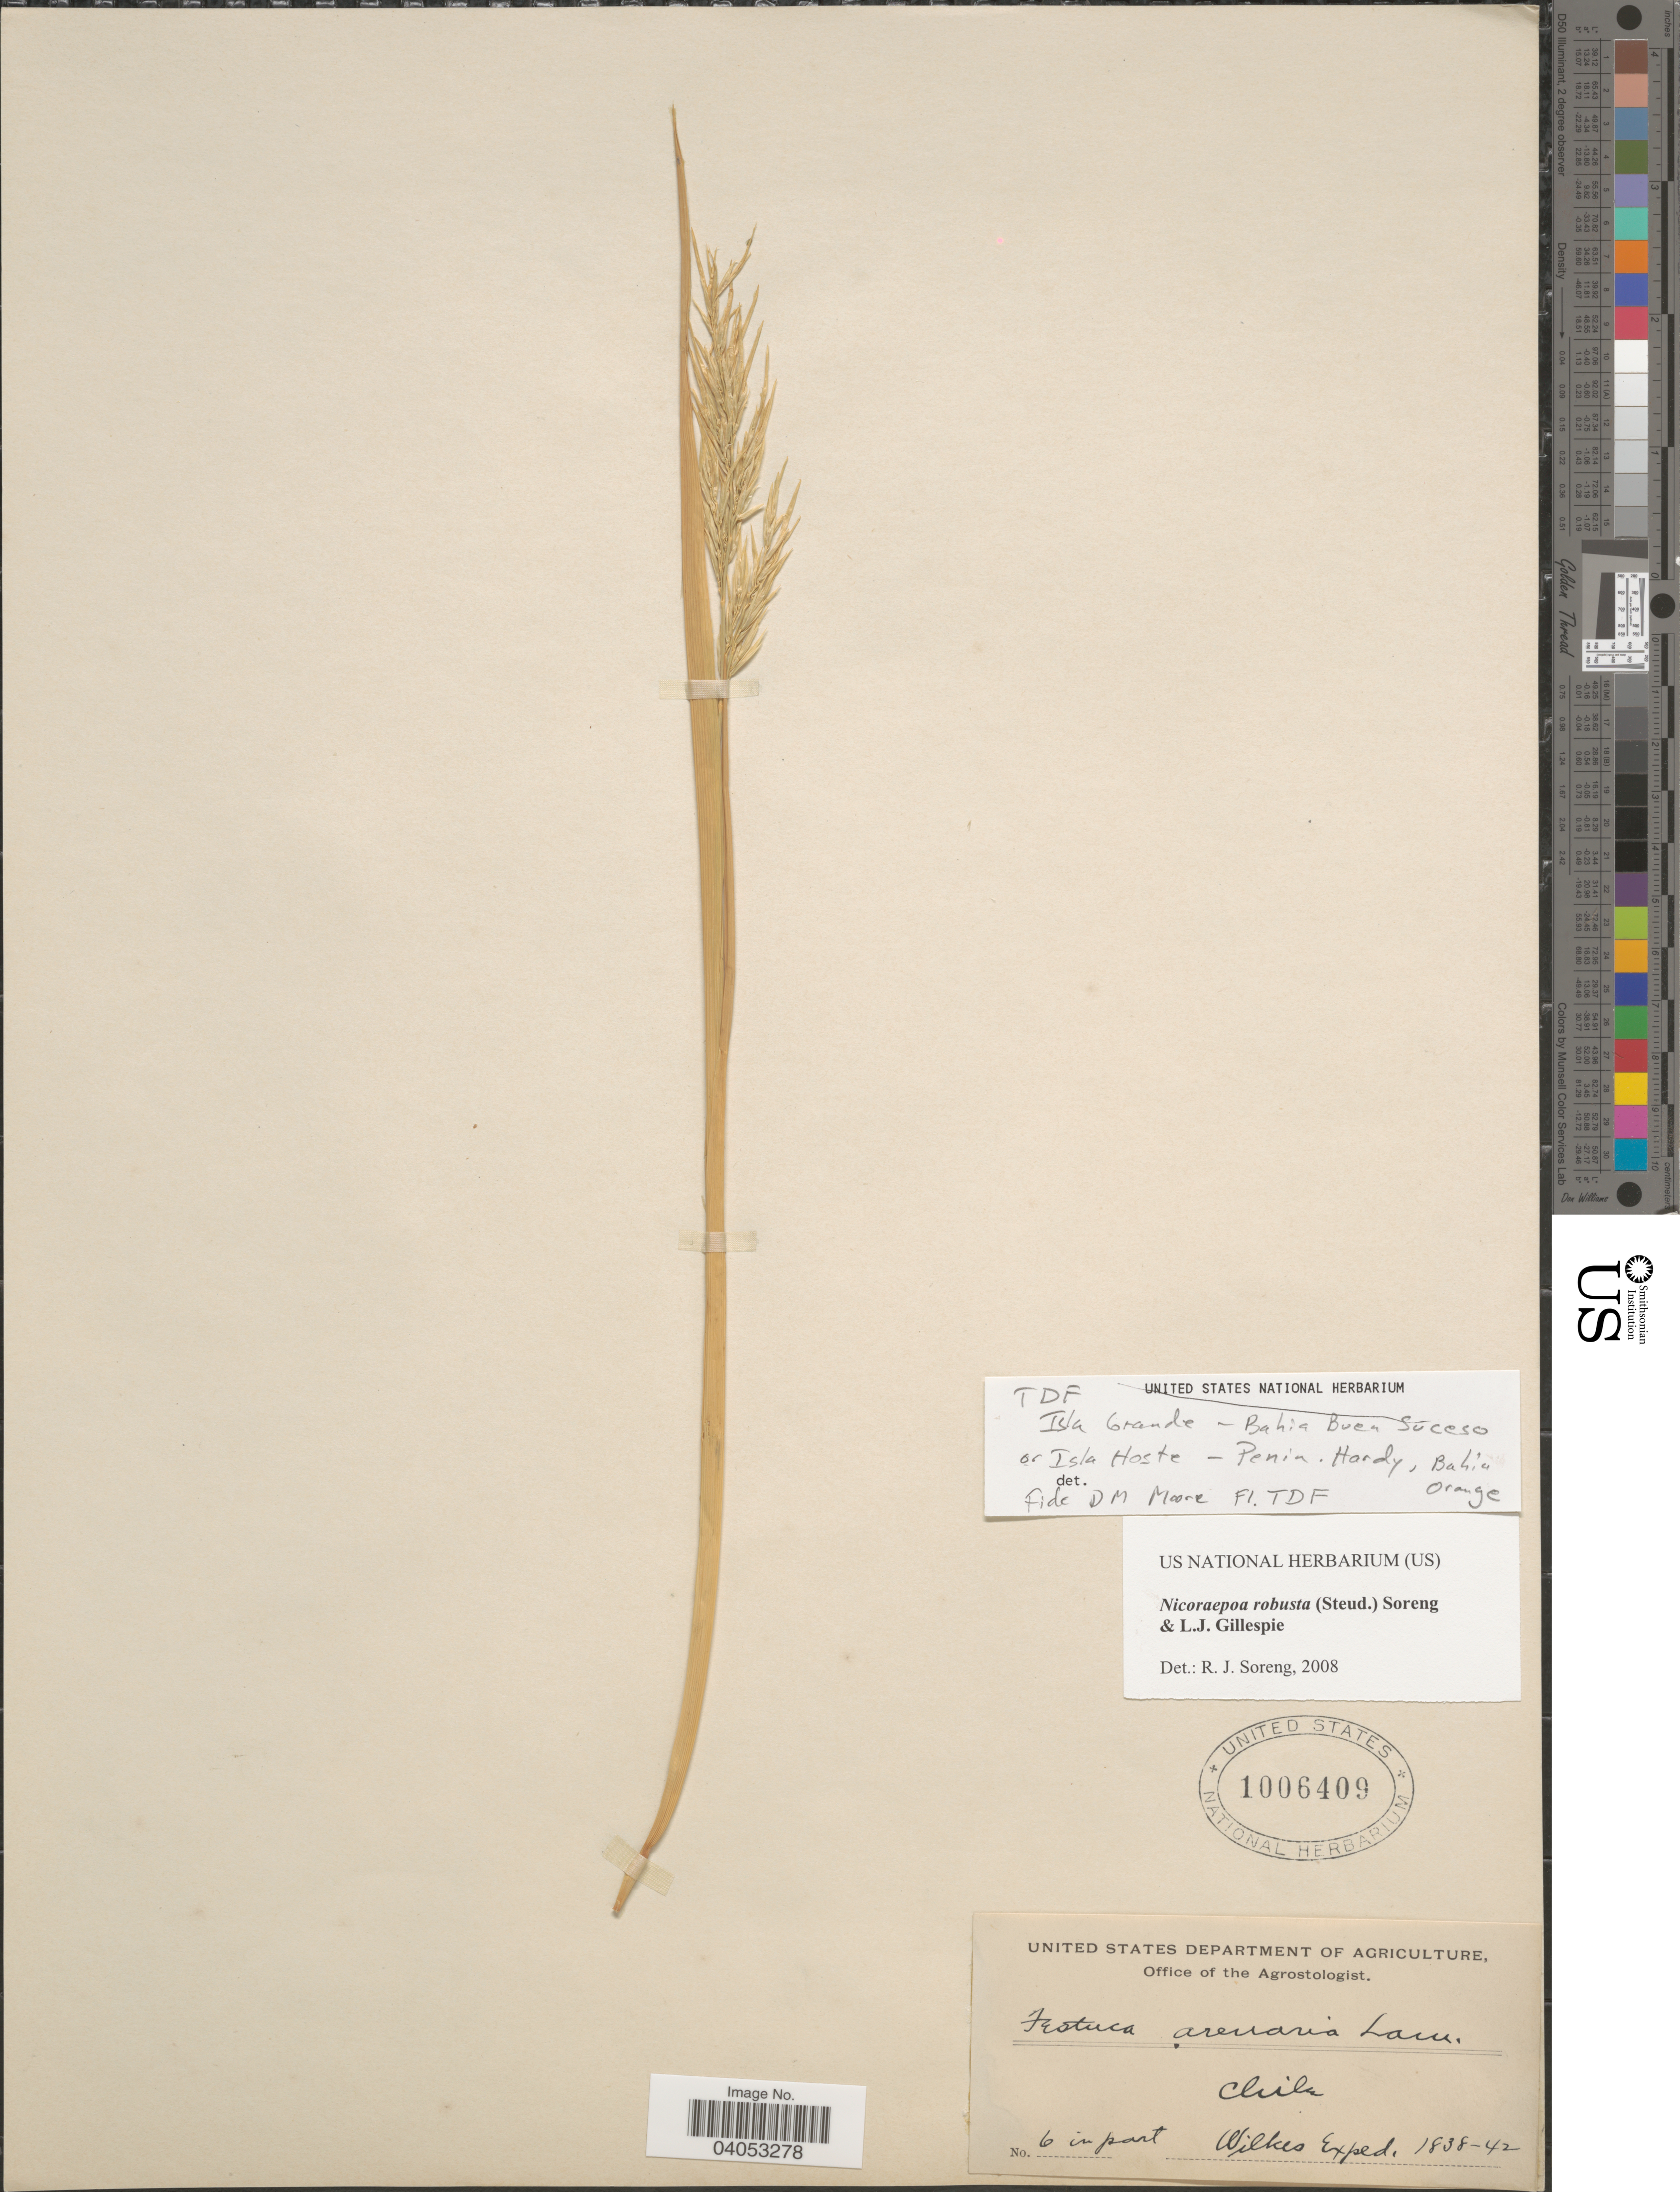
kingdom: Plantae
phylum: Tracheophyta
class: Liliopsida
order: Poales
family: Poaceae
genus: Nicoraepoa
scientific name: Nicoraepoa robusta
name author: (Steud.) Soreng & L.J. Gillespie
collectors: Ex herb. of the U. S. Exploring Expedition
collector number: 6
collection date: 1838/1842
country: Chile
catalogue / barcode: US 1006409